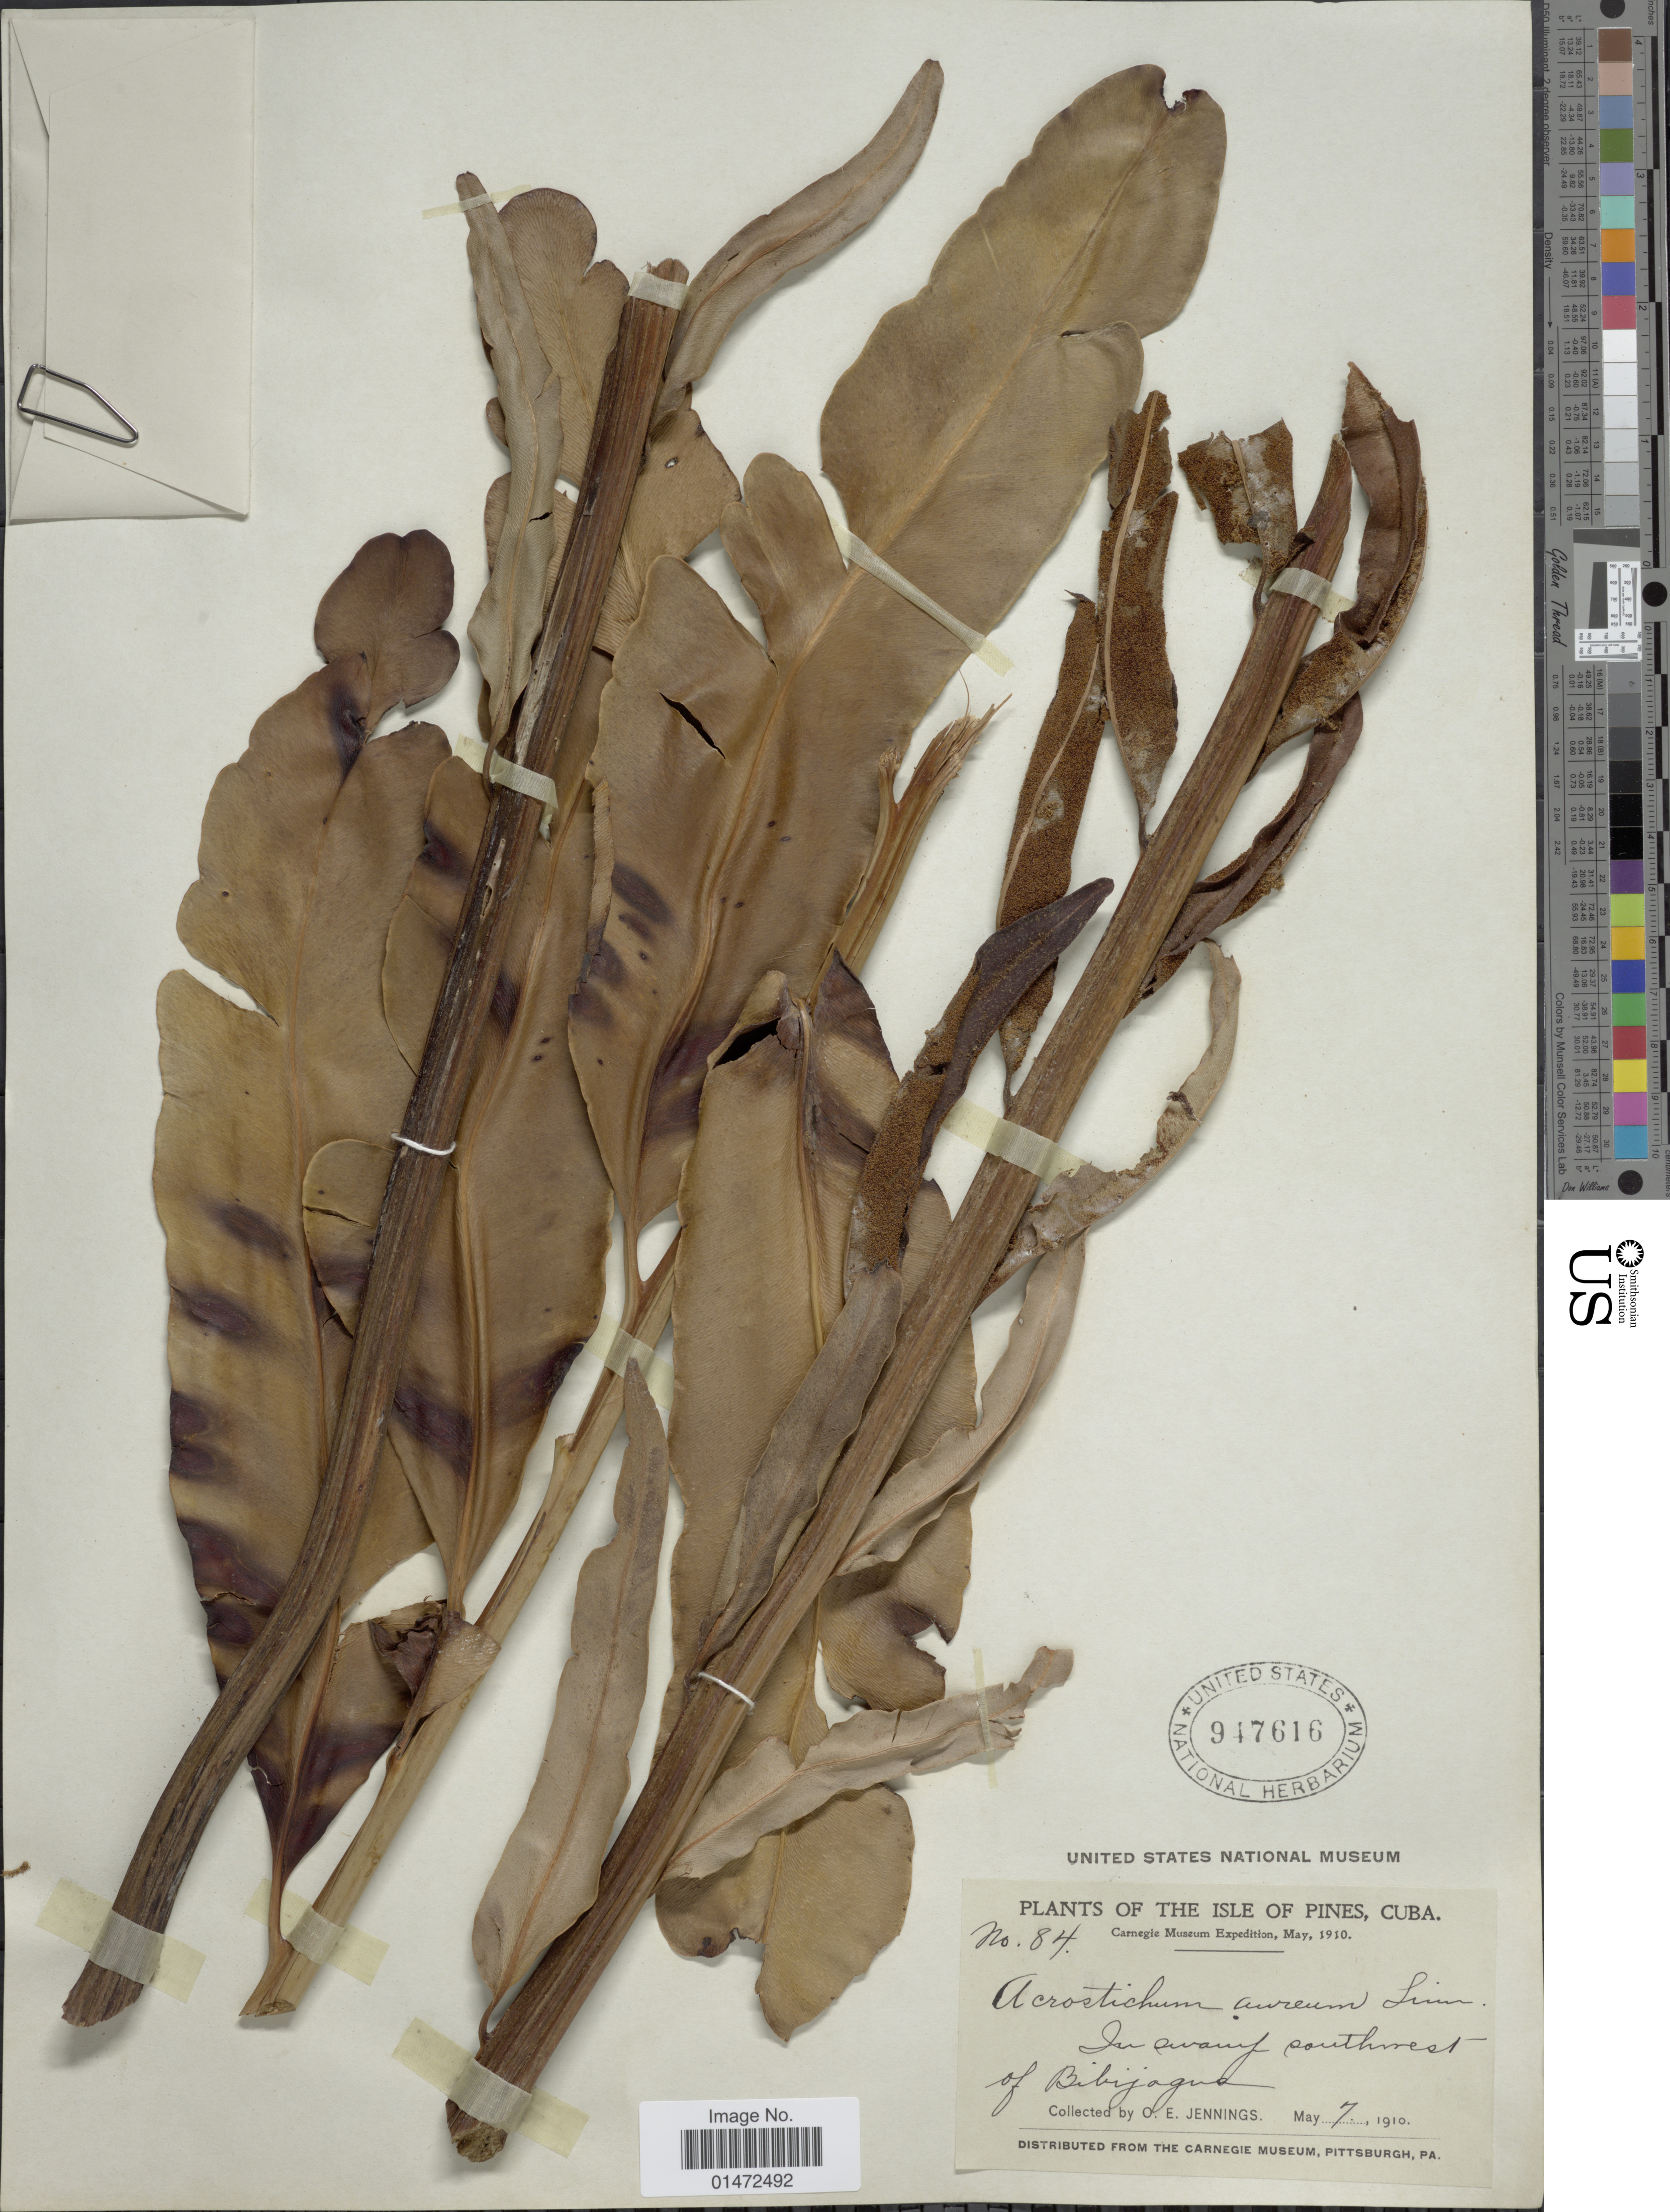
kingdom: Plantae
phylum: Tracheophyta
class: Polypodiopsida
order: Polypodiales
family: Pteridaceae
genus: Acrostichum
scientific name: Acrostichum danaeifolium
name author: Langsd. & Fisch.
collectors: O. E. Jennings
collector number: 84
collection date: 1910-05-07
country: Cuba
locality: Isle of Pines. In swamp southwest of Bibijagua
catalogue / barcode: US 947616